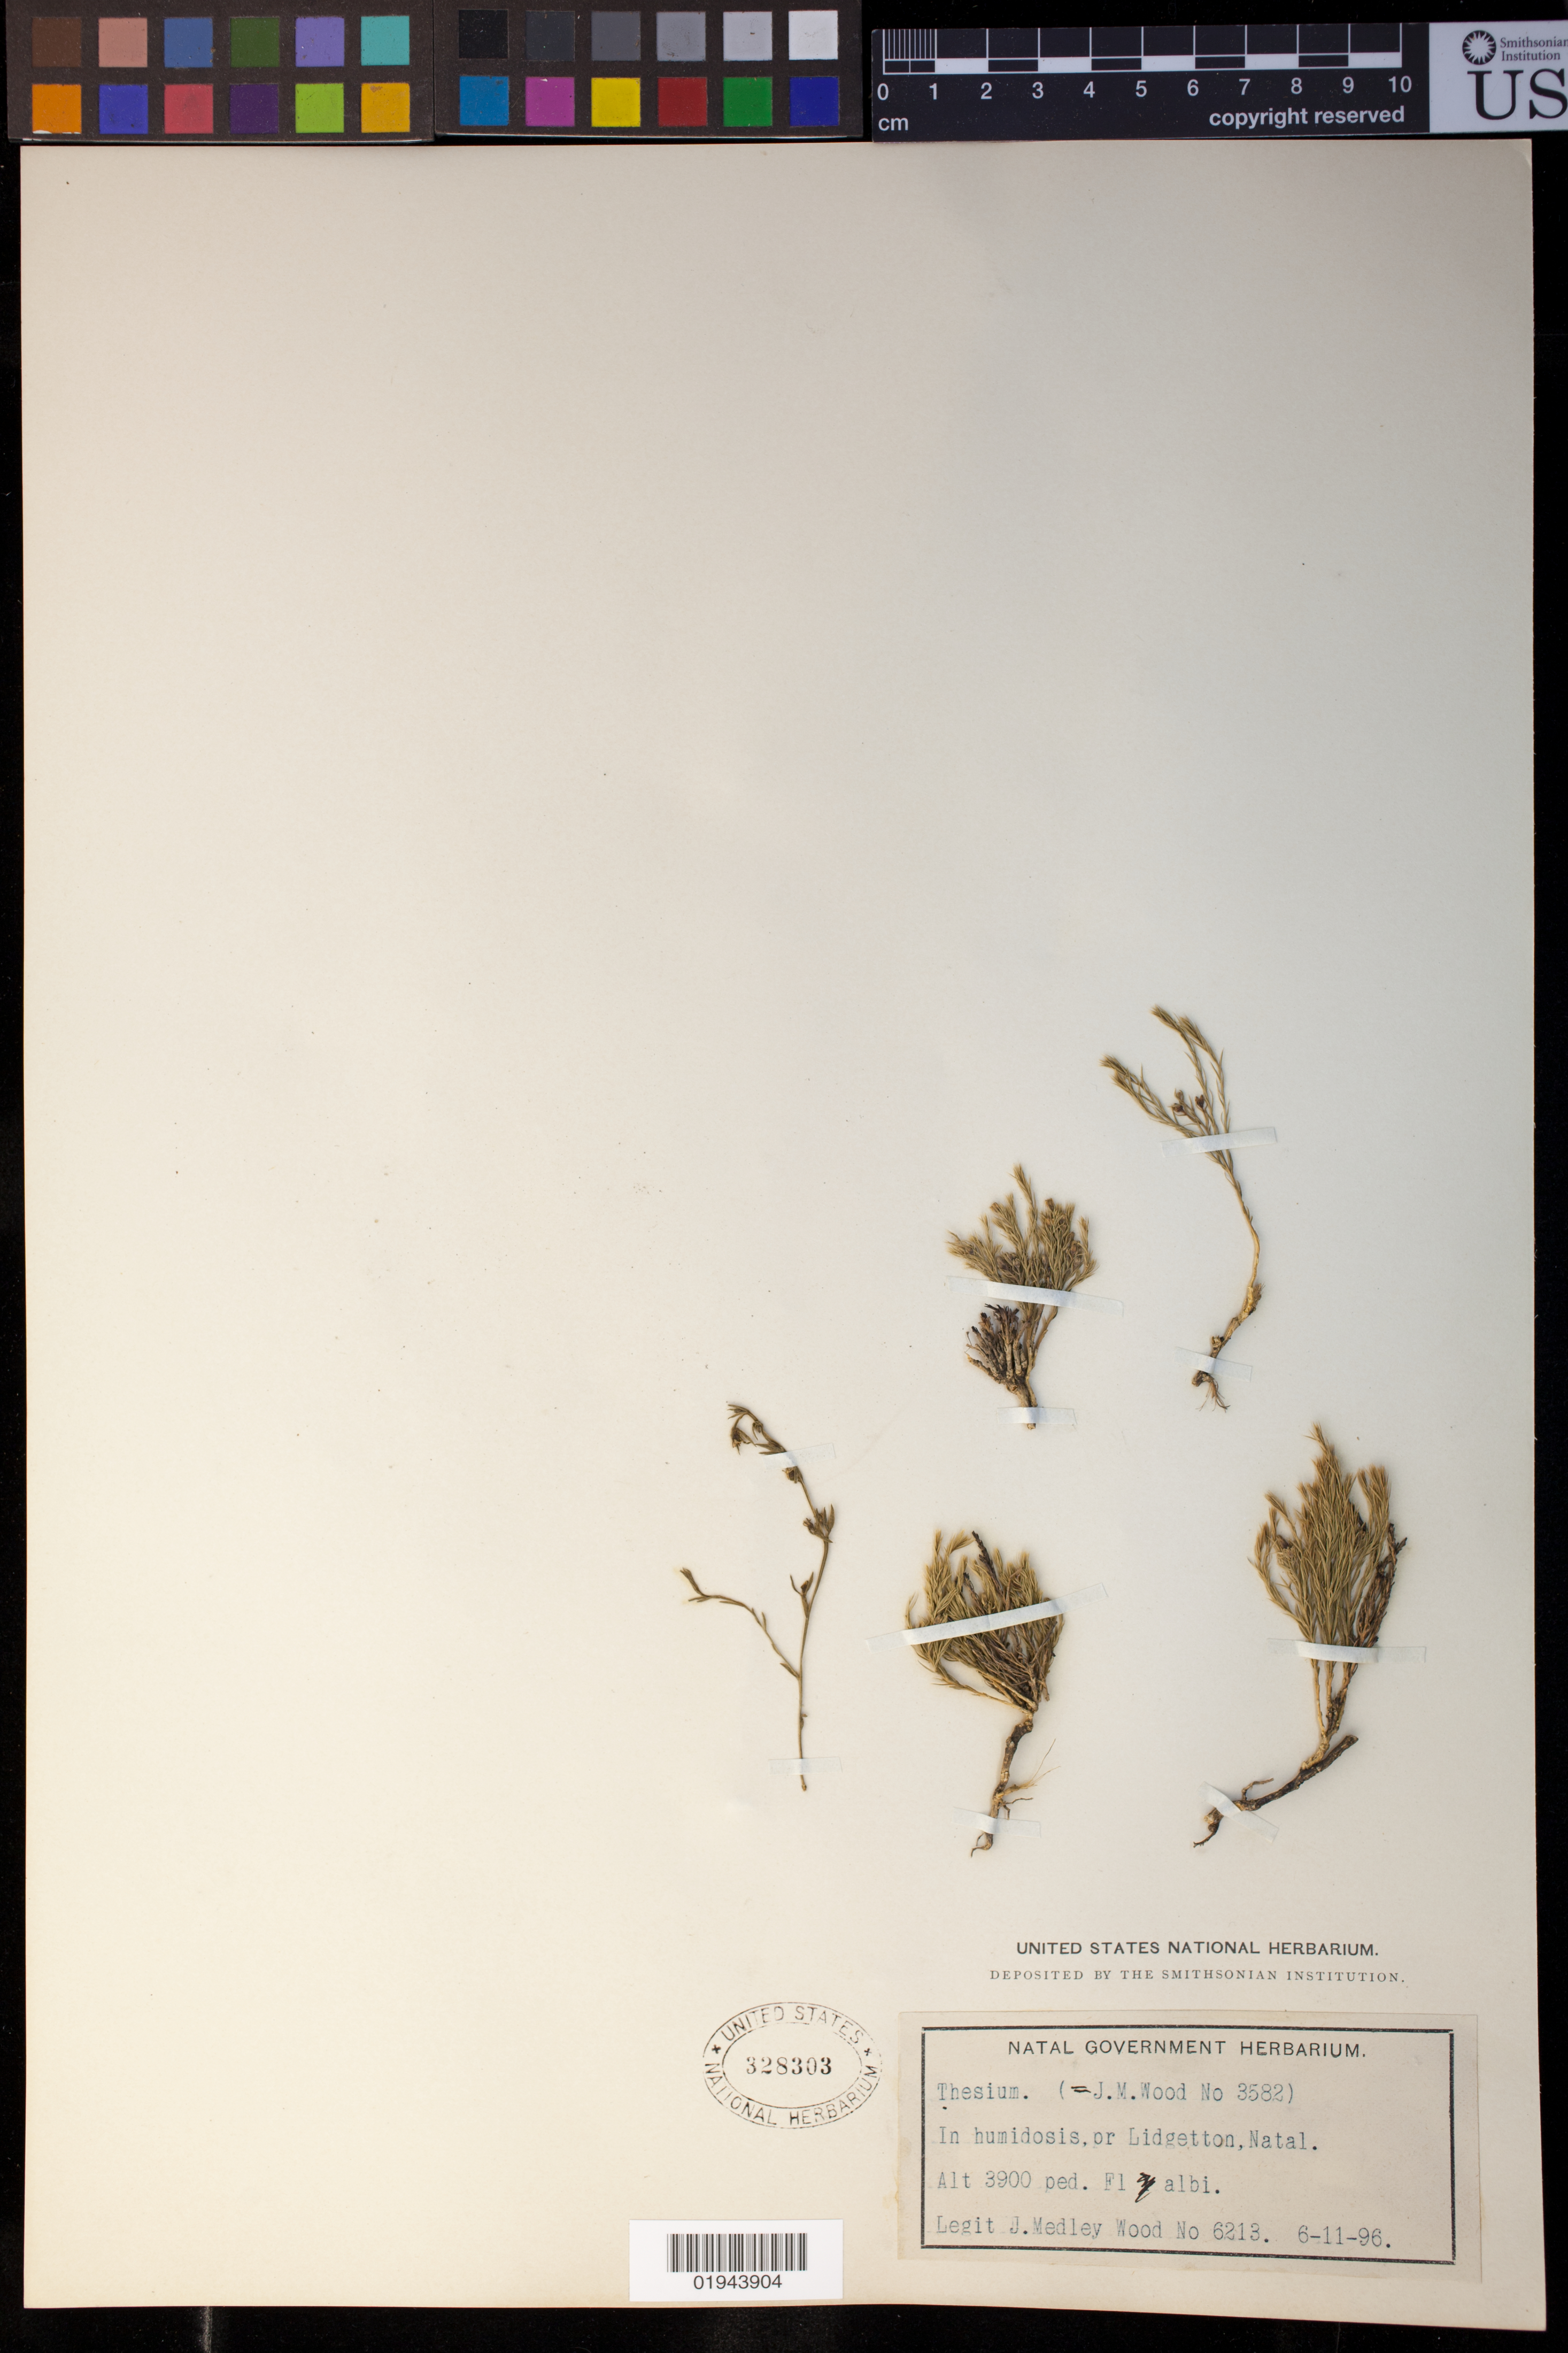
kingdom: Plantae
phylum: Tracheophyta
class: Magnoliopsida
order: Santalales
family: Thesiaceae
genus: Thesium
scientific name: Thesium sp.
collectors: J. M. Wood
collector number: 6213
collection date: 1896-06-11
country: South Africa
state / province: KwaZulu-Natal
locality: Lidgetton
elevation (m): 1189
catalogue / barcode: US 328303